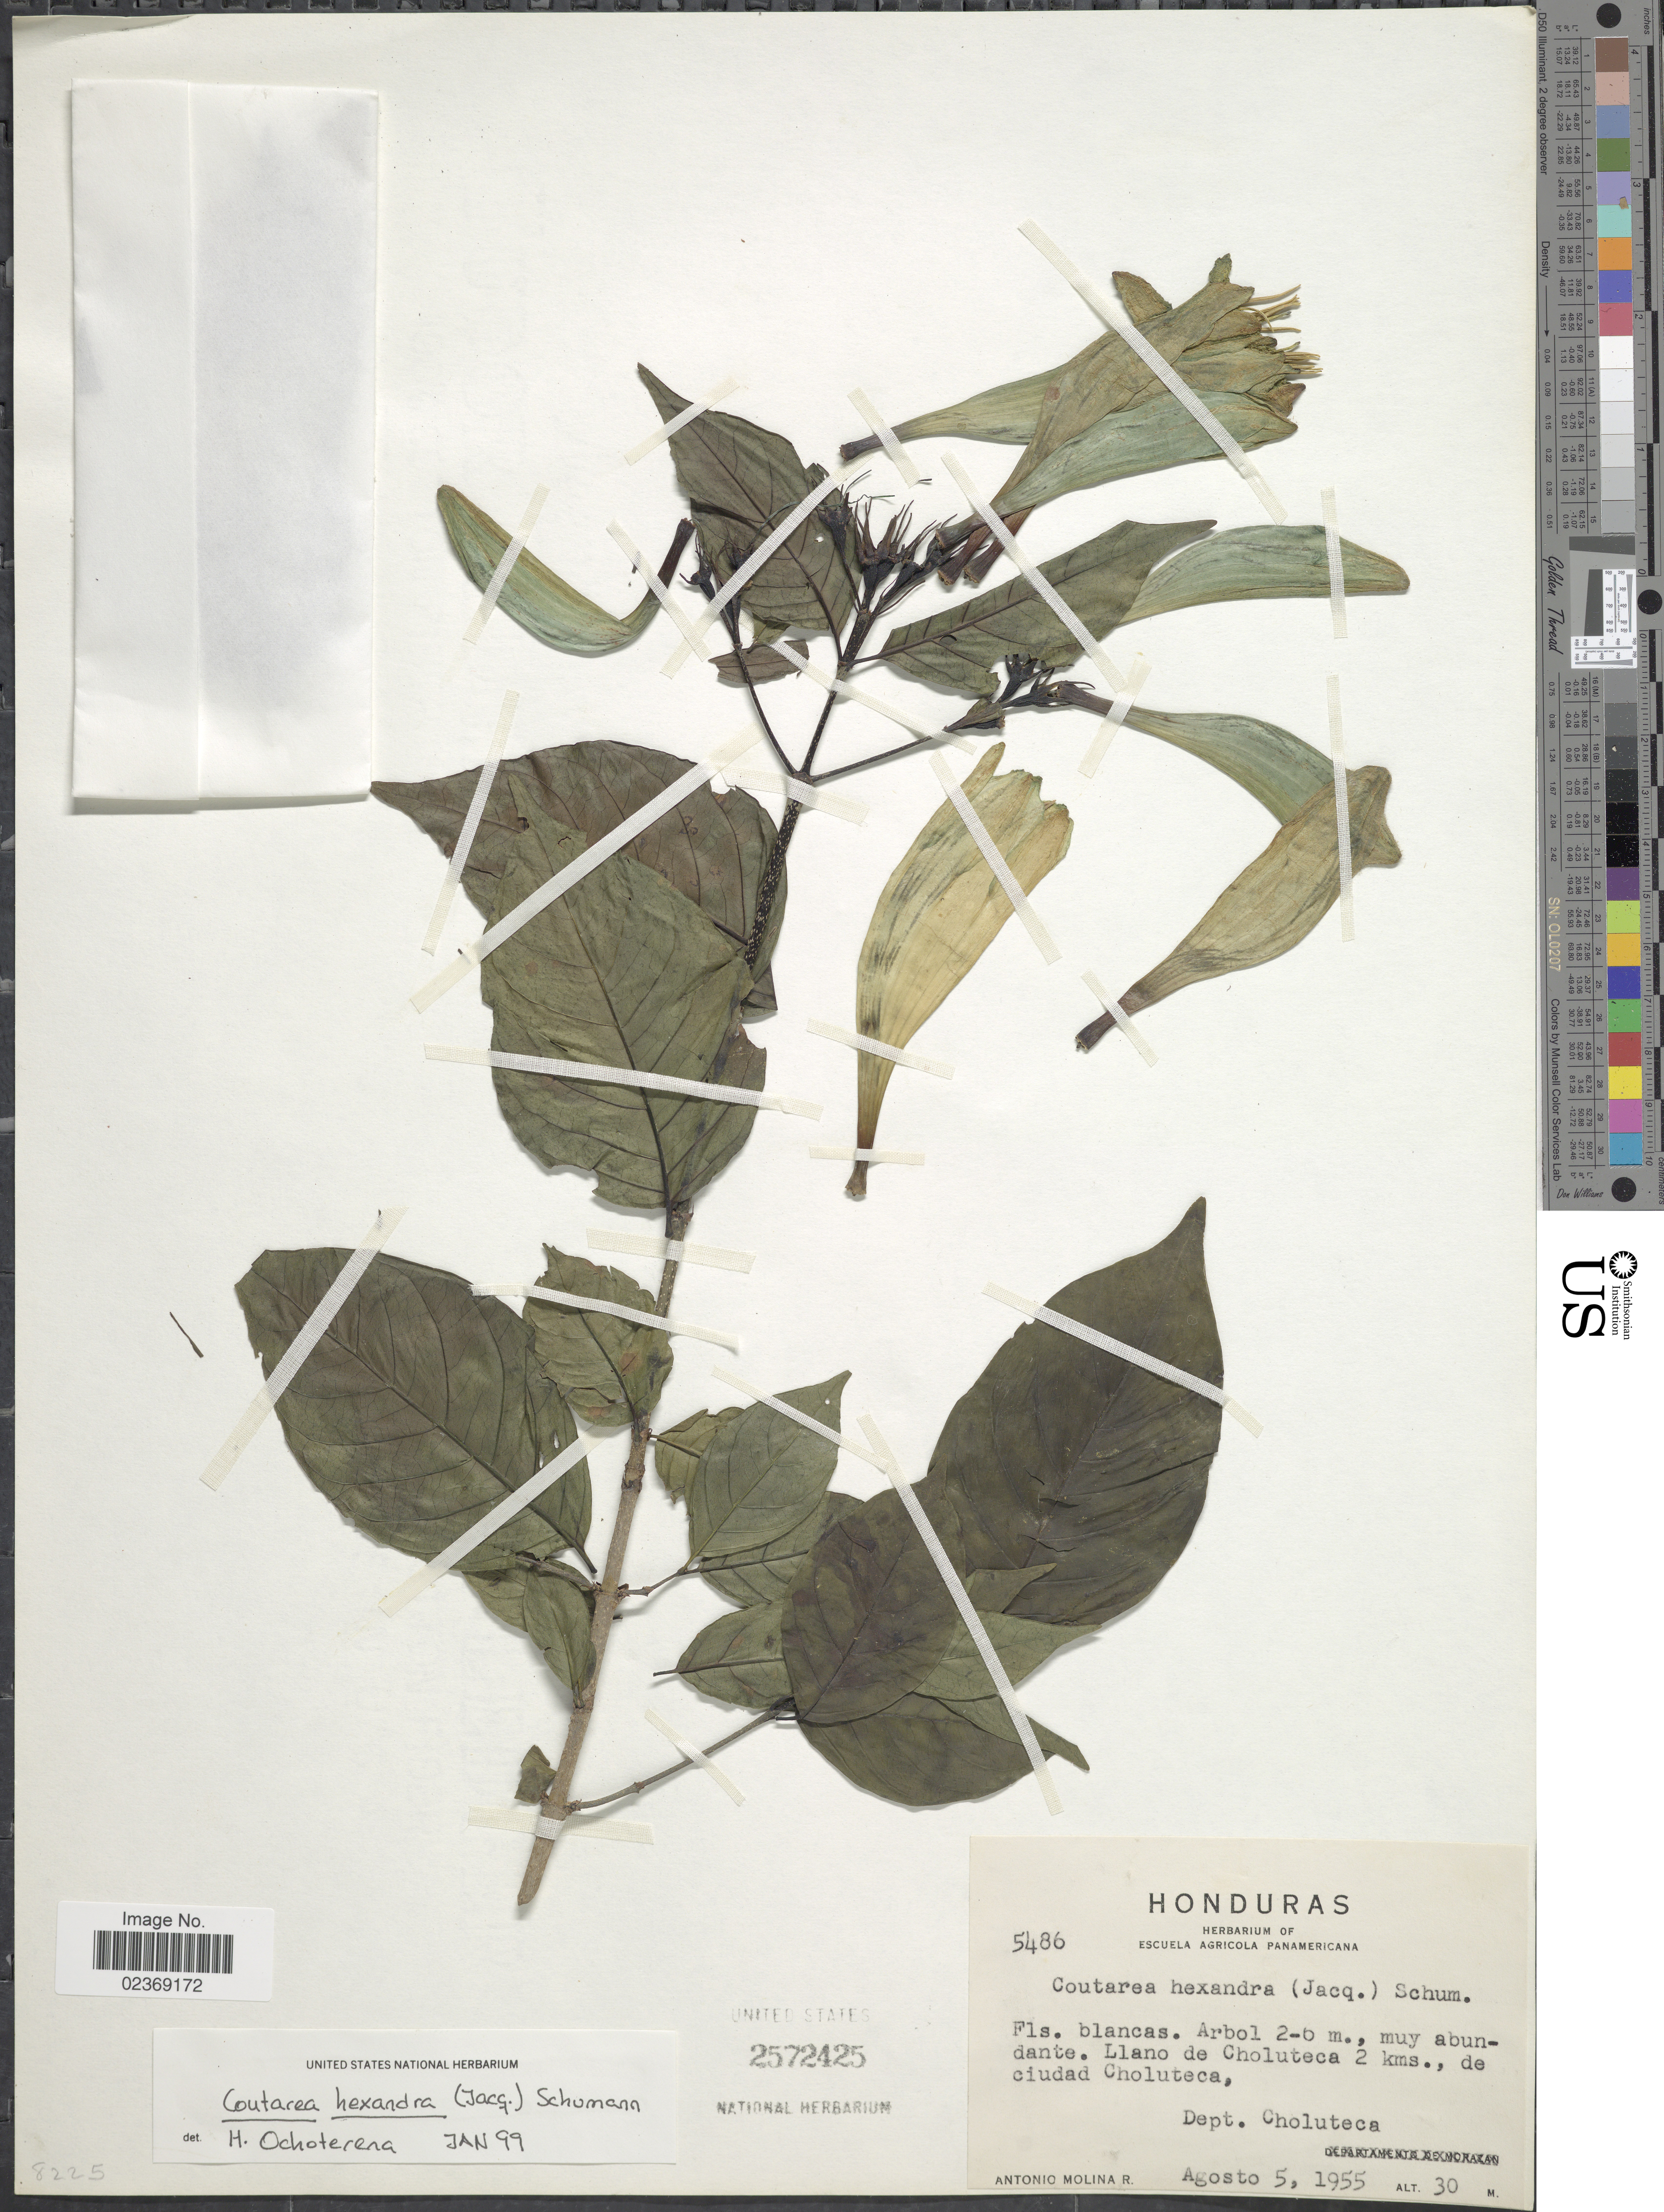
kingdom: Plantae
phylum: Tracheophyta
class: Magnoliopsida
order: Gentianales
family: Rubiaceae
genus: Coutarea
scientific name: Coutarea hexandra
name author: (Jacq.) K. Schum.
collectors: A. Molina R.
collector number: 5486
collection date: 1955-08-05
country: Honduras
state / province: Choluteca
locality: Llano de Choluteca 2 kms., de cuidad Choluteca, Dept. Choluteca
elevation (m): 30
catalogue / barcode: US 2572425